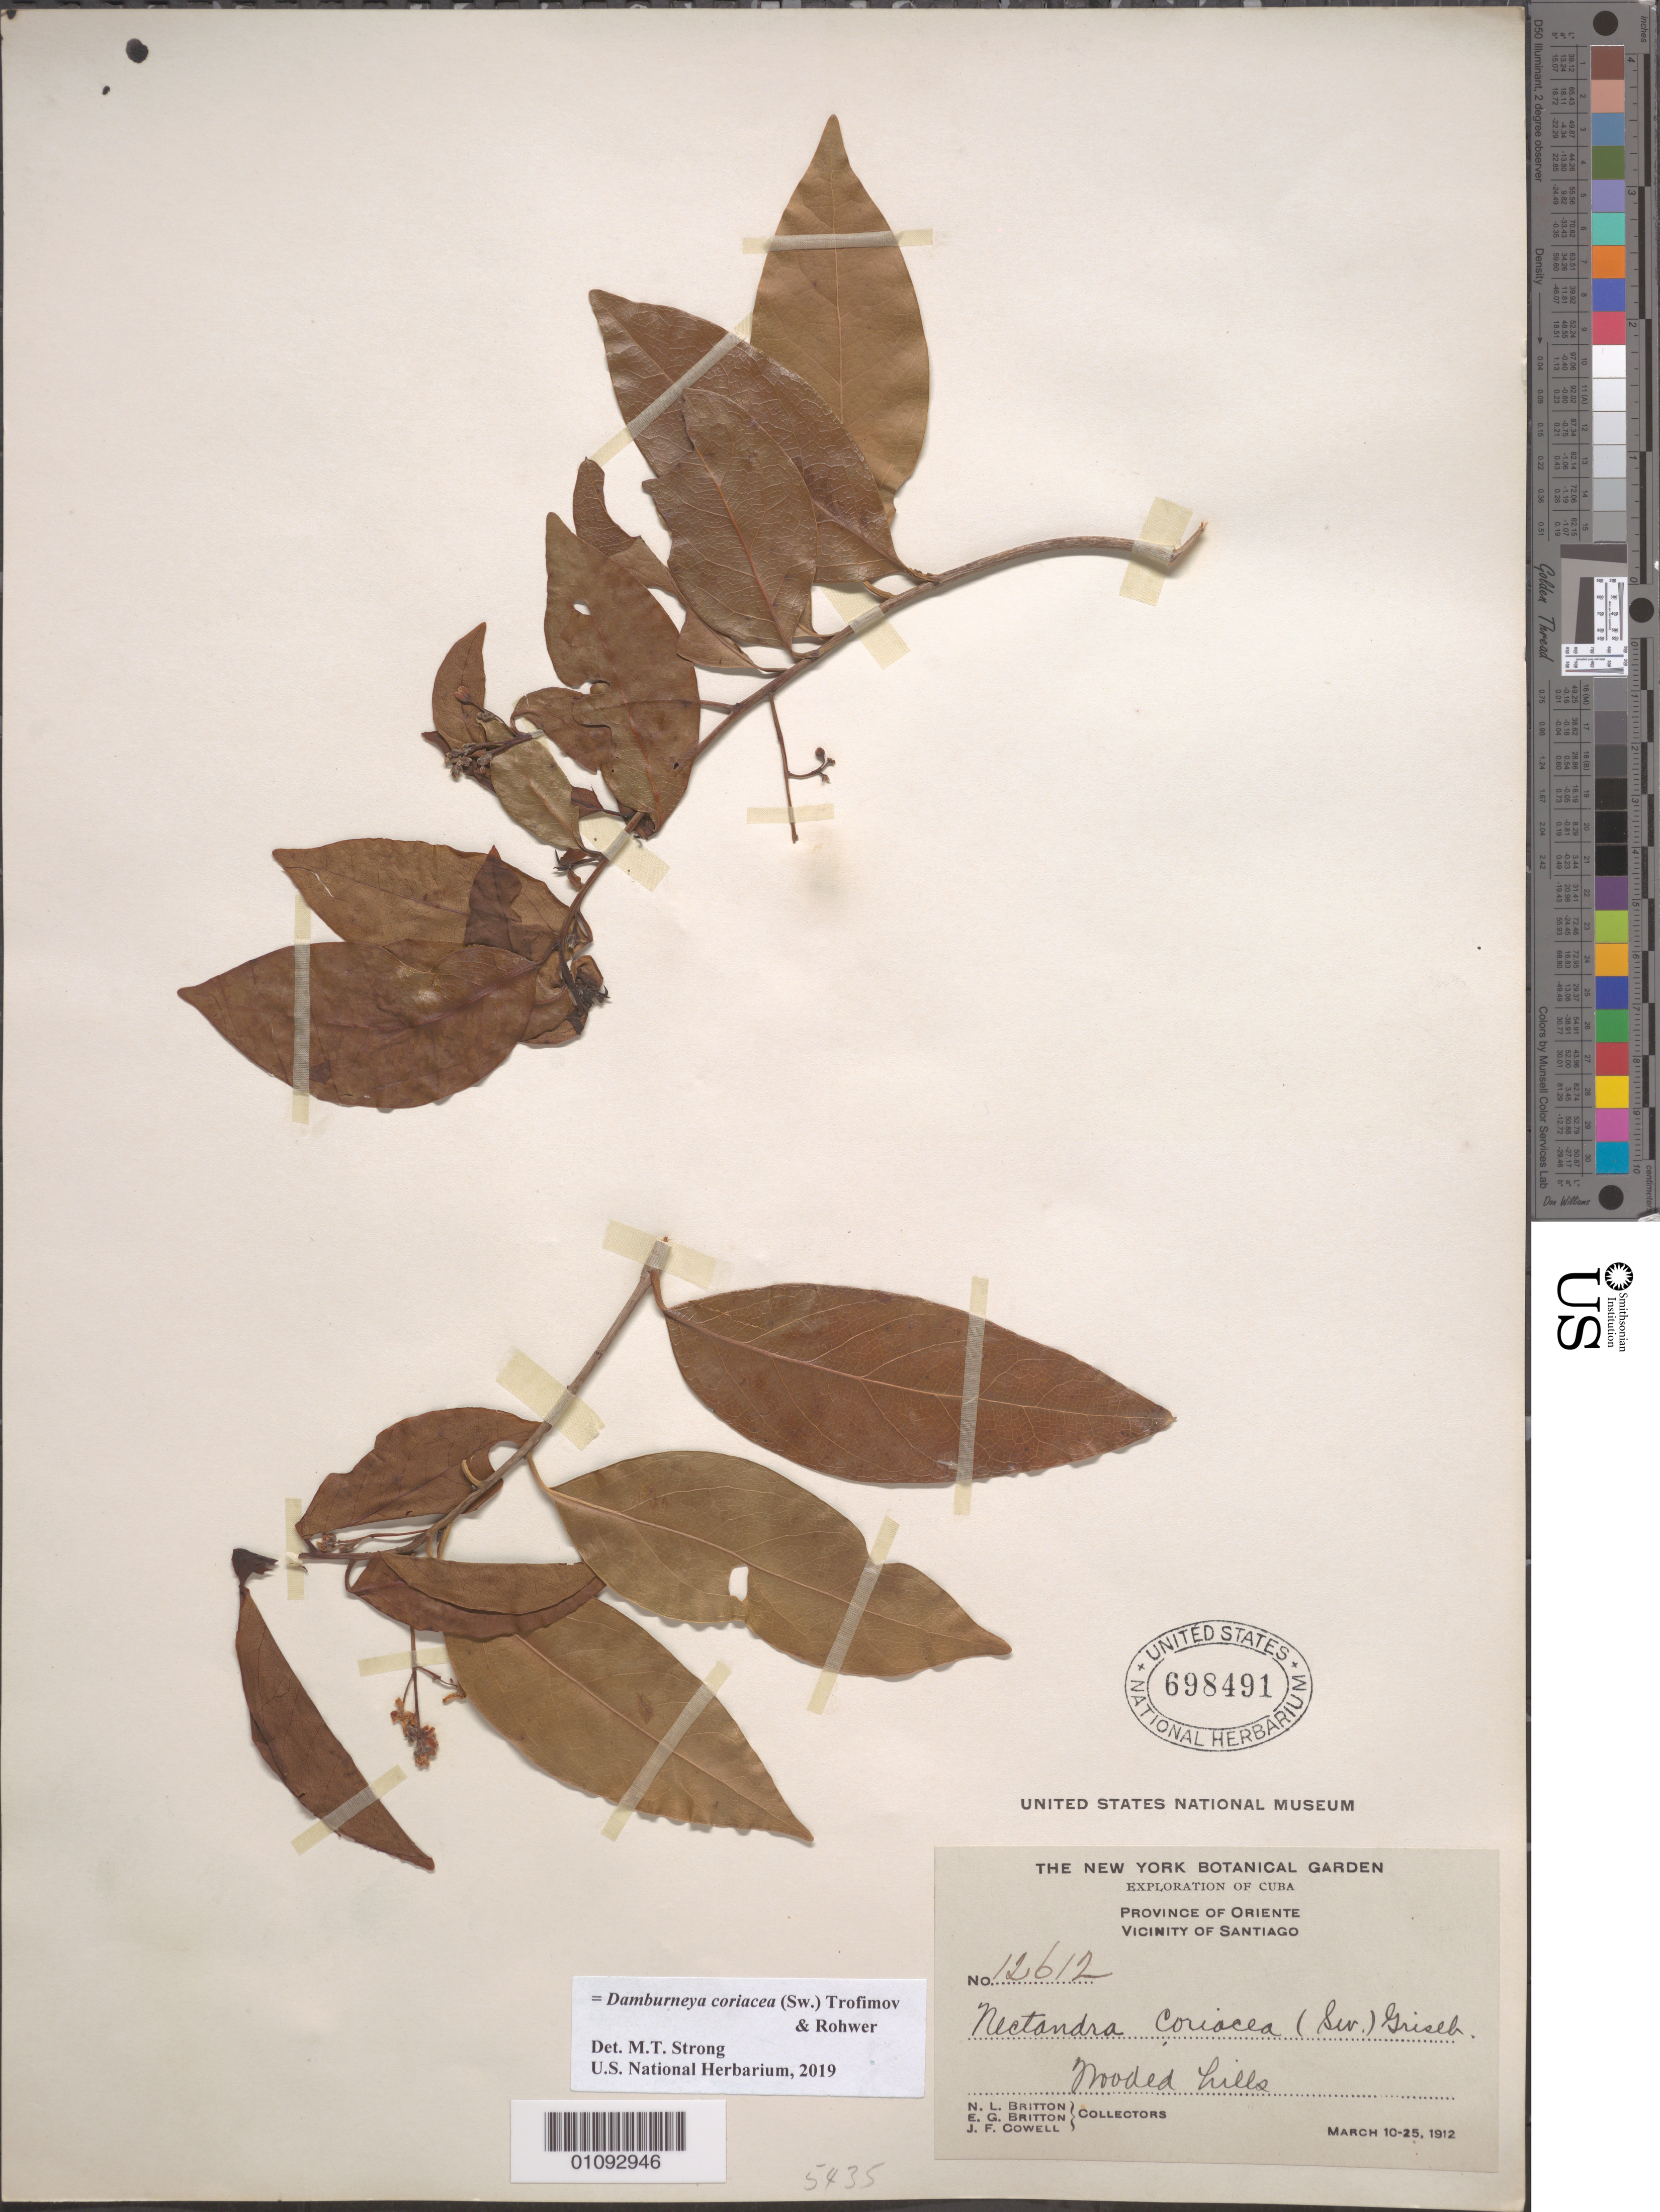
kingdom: Plantae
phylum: Tracheophyta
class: Magnoliopsida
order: Laurales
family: Lauraceae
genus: Damburneya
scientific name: Damburneya coriacea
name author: (Sw.) Trofimov & Rohwer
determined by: Strong, M. T., (US), Smithsonian Institution - National Museum of Natural History (UNITED STATES)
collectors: N. Britton, E. G. Britton & J. F. Cowell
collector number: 12612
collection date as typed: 10 Mar 1912 to 25 Mar 1912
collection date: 1912-03-10/1912-03-25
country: Cuba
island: Cuba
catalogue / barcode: US 698491